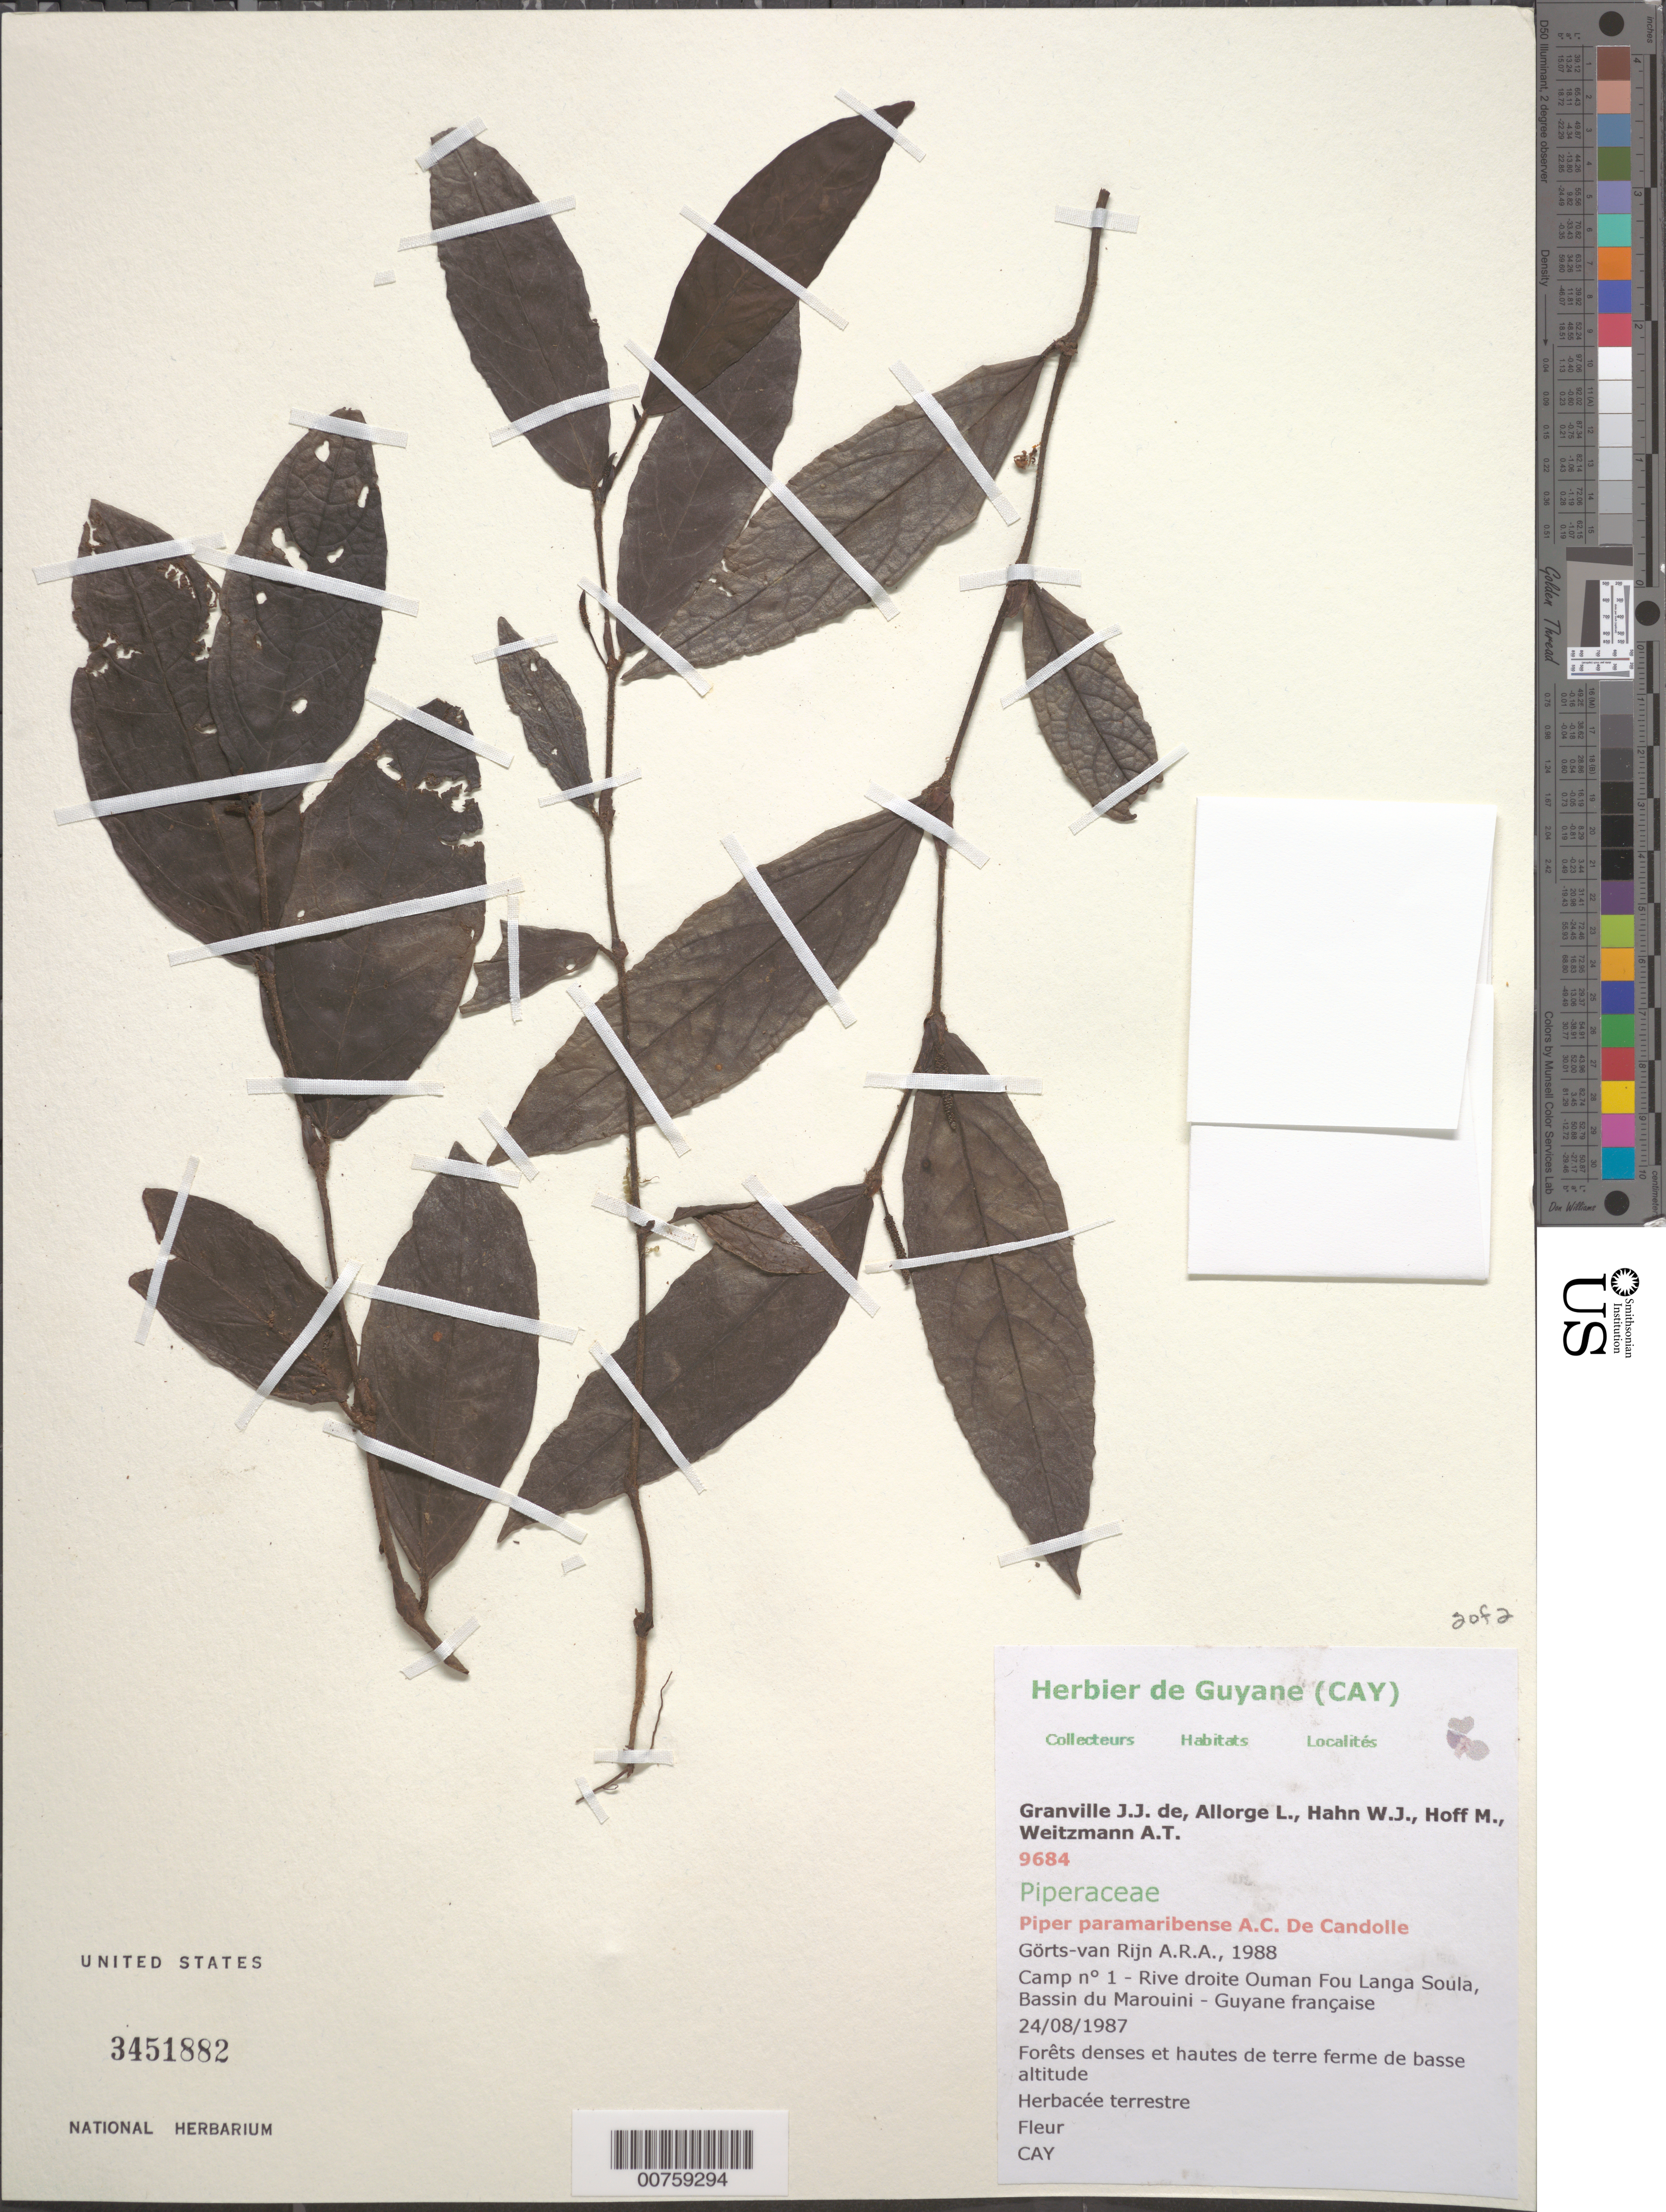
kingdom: Plantae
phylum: Tracheophyta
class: Magnoliopsida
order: Piperales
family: Piperaceae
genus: Piper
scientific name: Piper paramaribense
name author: C. DC.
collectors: J.-J. de Granville, L. Allorge, W. J. Hahn, M. Hoff & A. Weitzmann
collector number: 9684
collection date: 1987-08-24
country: French Guiana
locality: Guyane Francaise. Camp n° 1 Rive droite Ouman Fou Langa Soula, Bassin du Marouini.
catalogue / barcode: US 3451882